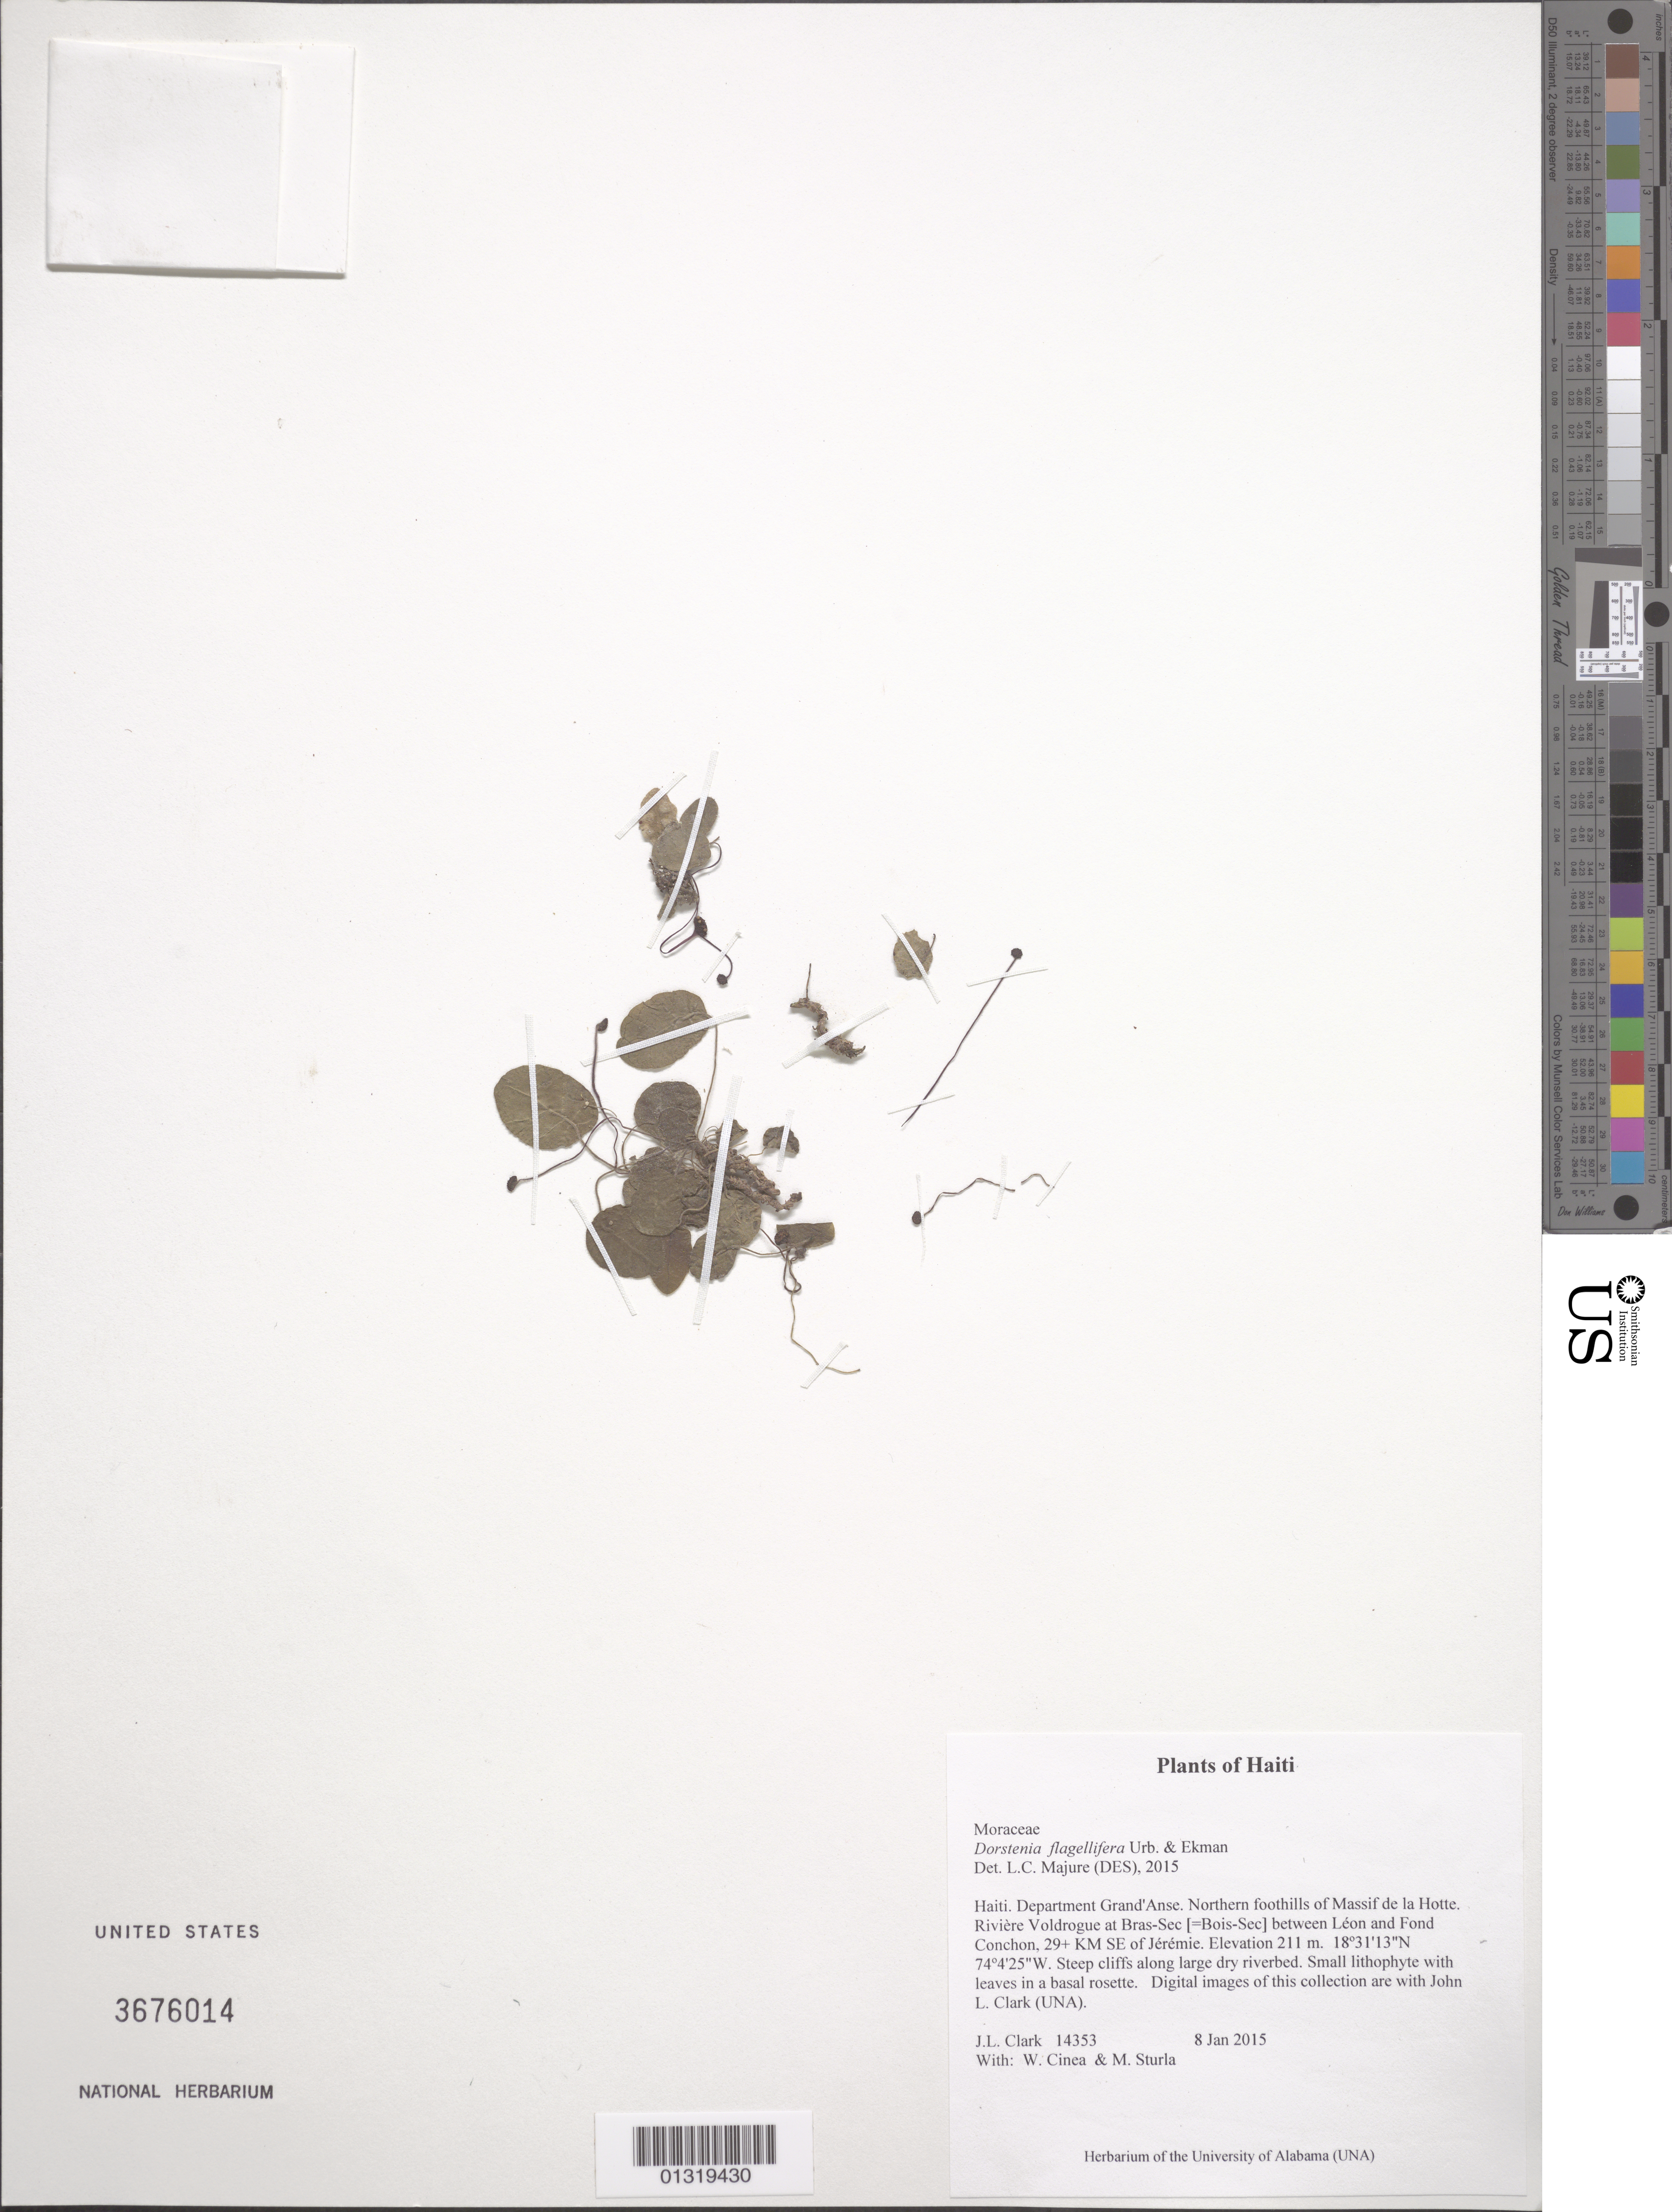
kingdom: Plantae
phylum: Tracheophyta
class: Magnoliopsida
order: Rosales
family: Moraceae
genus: Dorstenia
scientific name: Dorstenia flagellifera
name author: Urb. & Ekman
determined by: Majure, Lucas C., (FLAS), University of Florida (UNITED STATES)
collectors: J. L. Clark, W. Cinea & M. Sturla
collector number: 14353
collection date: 2015-01-08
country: Haiti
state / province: Grand'Anse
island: Hispaniola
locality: Massif de la Hotte, northern foothills. Rivière Voldrogue at Bras-Sec [==Bois-See] between Léon an dFond Conchon, 29+ km SE of Jérémie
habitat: Steep cliffs along large dry riverbed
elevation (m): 211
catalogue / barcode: US 3676014